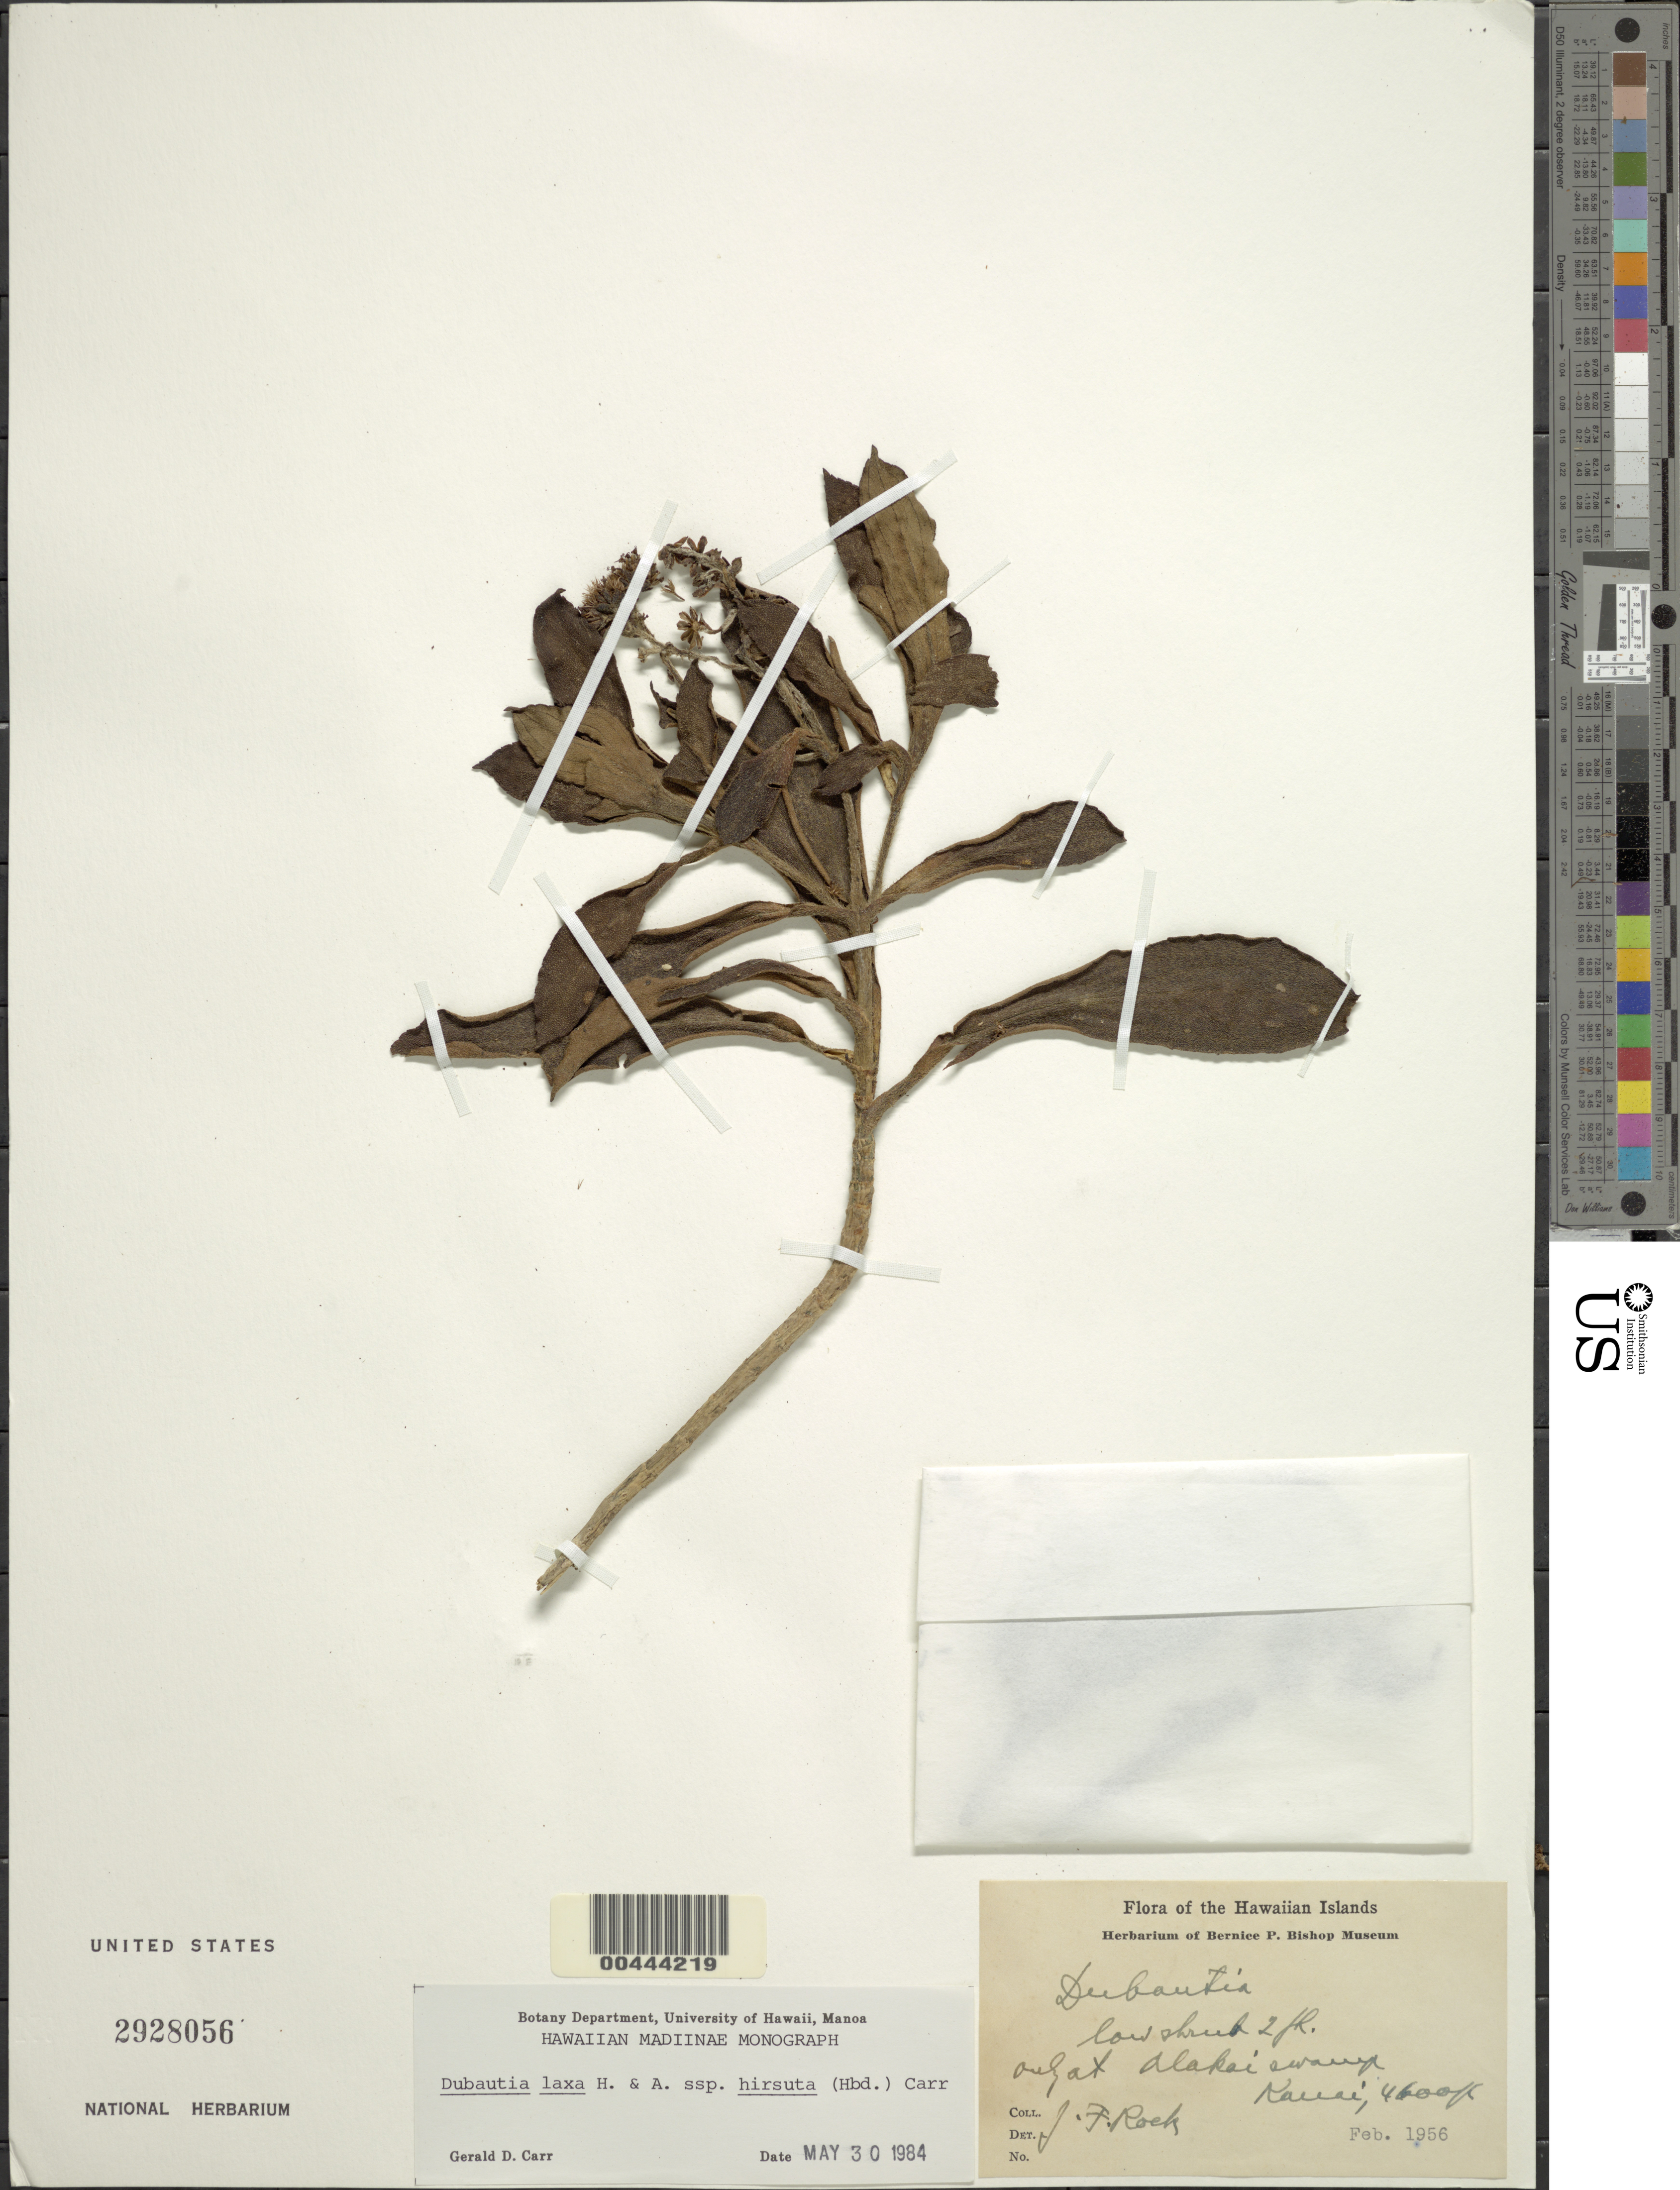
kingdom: Plantae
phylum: Tracheophyta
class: Magnoliopsida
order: Asterales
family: Asteraceae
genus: Dubautia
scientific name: Dubautia laxa subsp. hirsuta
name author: (Hillebr.) G.D. Carr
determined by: Carr, G. D.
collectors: J. F. Rock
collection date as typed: Feb 1956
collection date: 1956-02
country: United States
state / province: Hawaii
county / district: Kauai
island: Kaua'i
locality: Alakai Swamp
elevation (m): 1402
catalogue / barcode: US 2928056